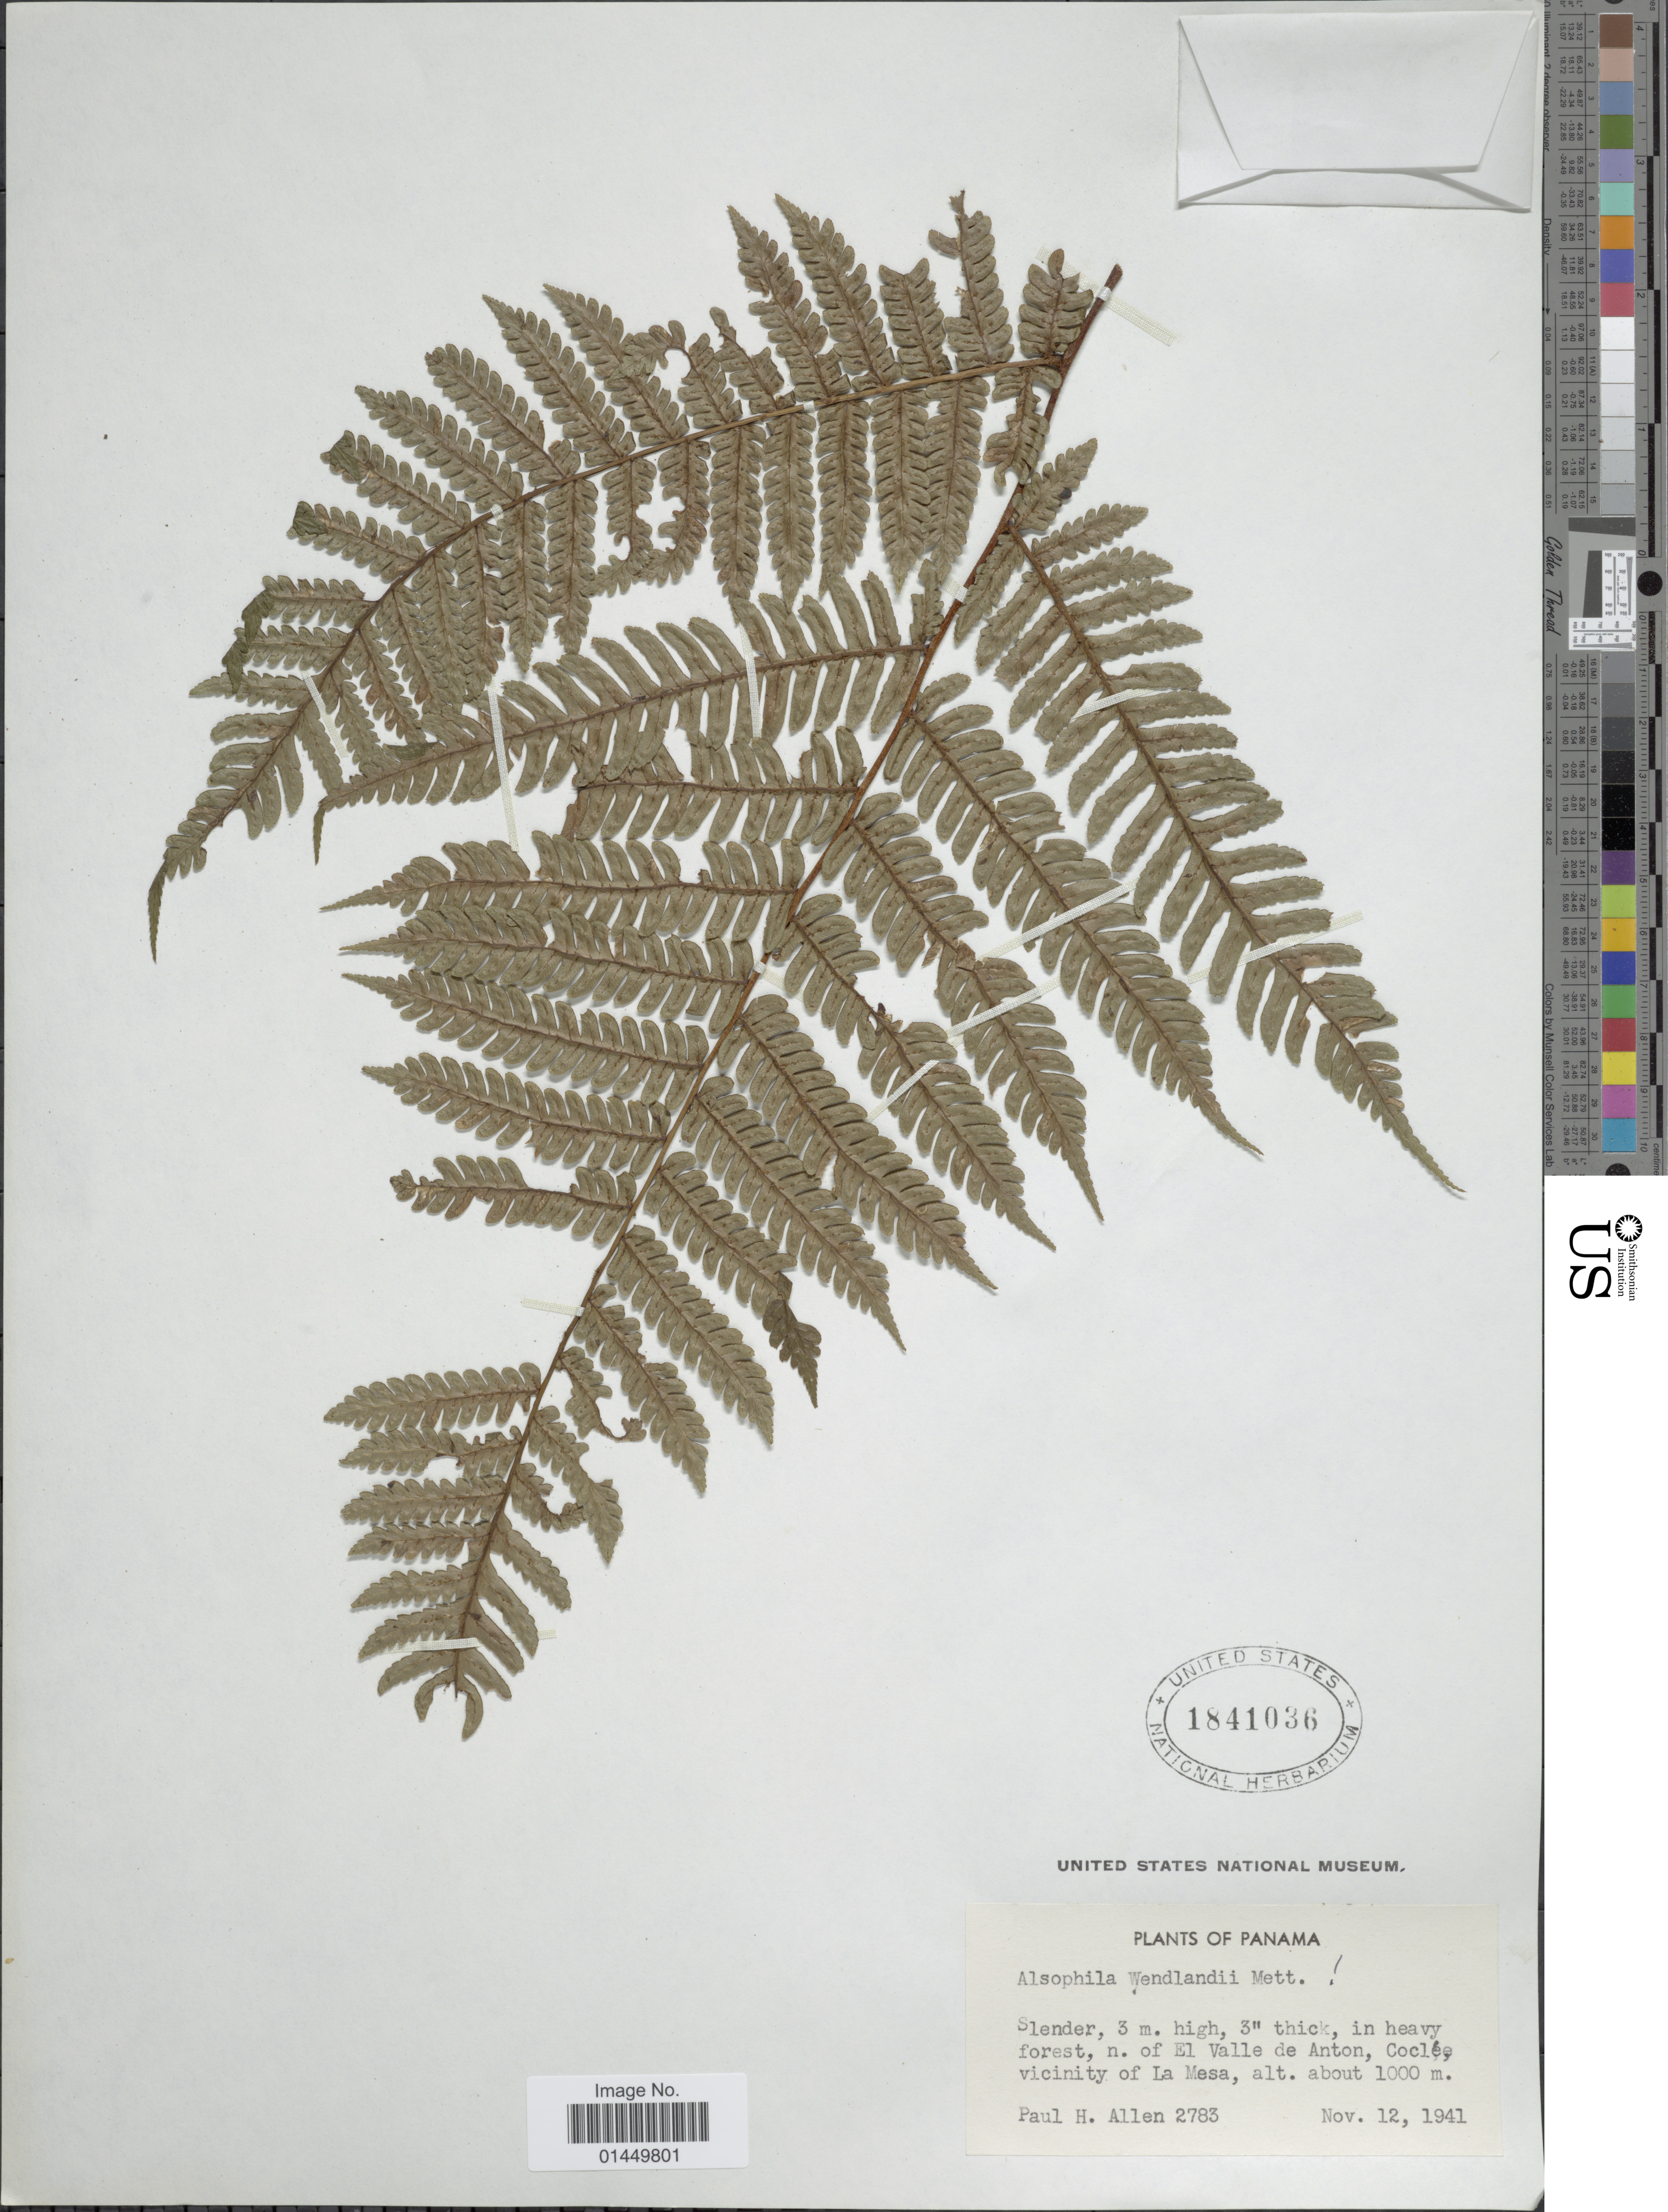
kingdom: Plantae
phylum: Tracheophyta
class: Polypodiopsida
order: Cyatheales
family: Cyatheaceae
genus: Cyathea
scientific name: Cyathea wendlandii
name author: (Mett. ex Kuhn) Domin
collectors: P. H. Allen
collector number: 2783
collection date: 1941-11-12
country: Panama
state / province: Coclé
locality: N. of El Valle de Anton, Cocle, vicinity of La Mesa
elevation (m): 1000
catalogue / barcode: US 1841036